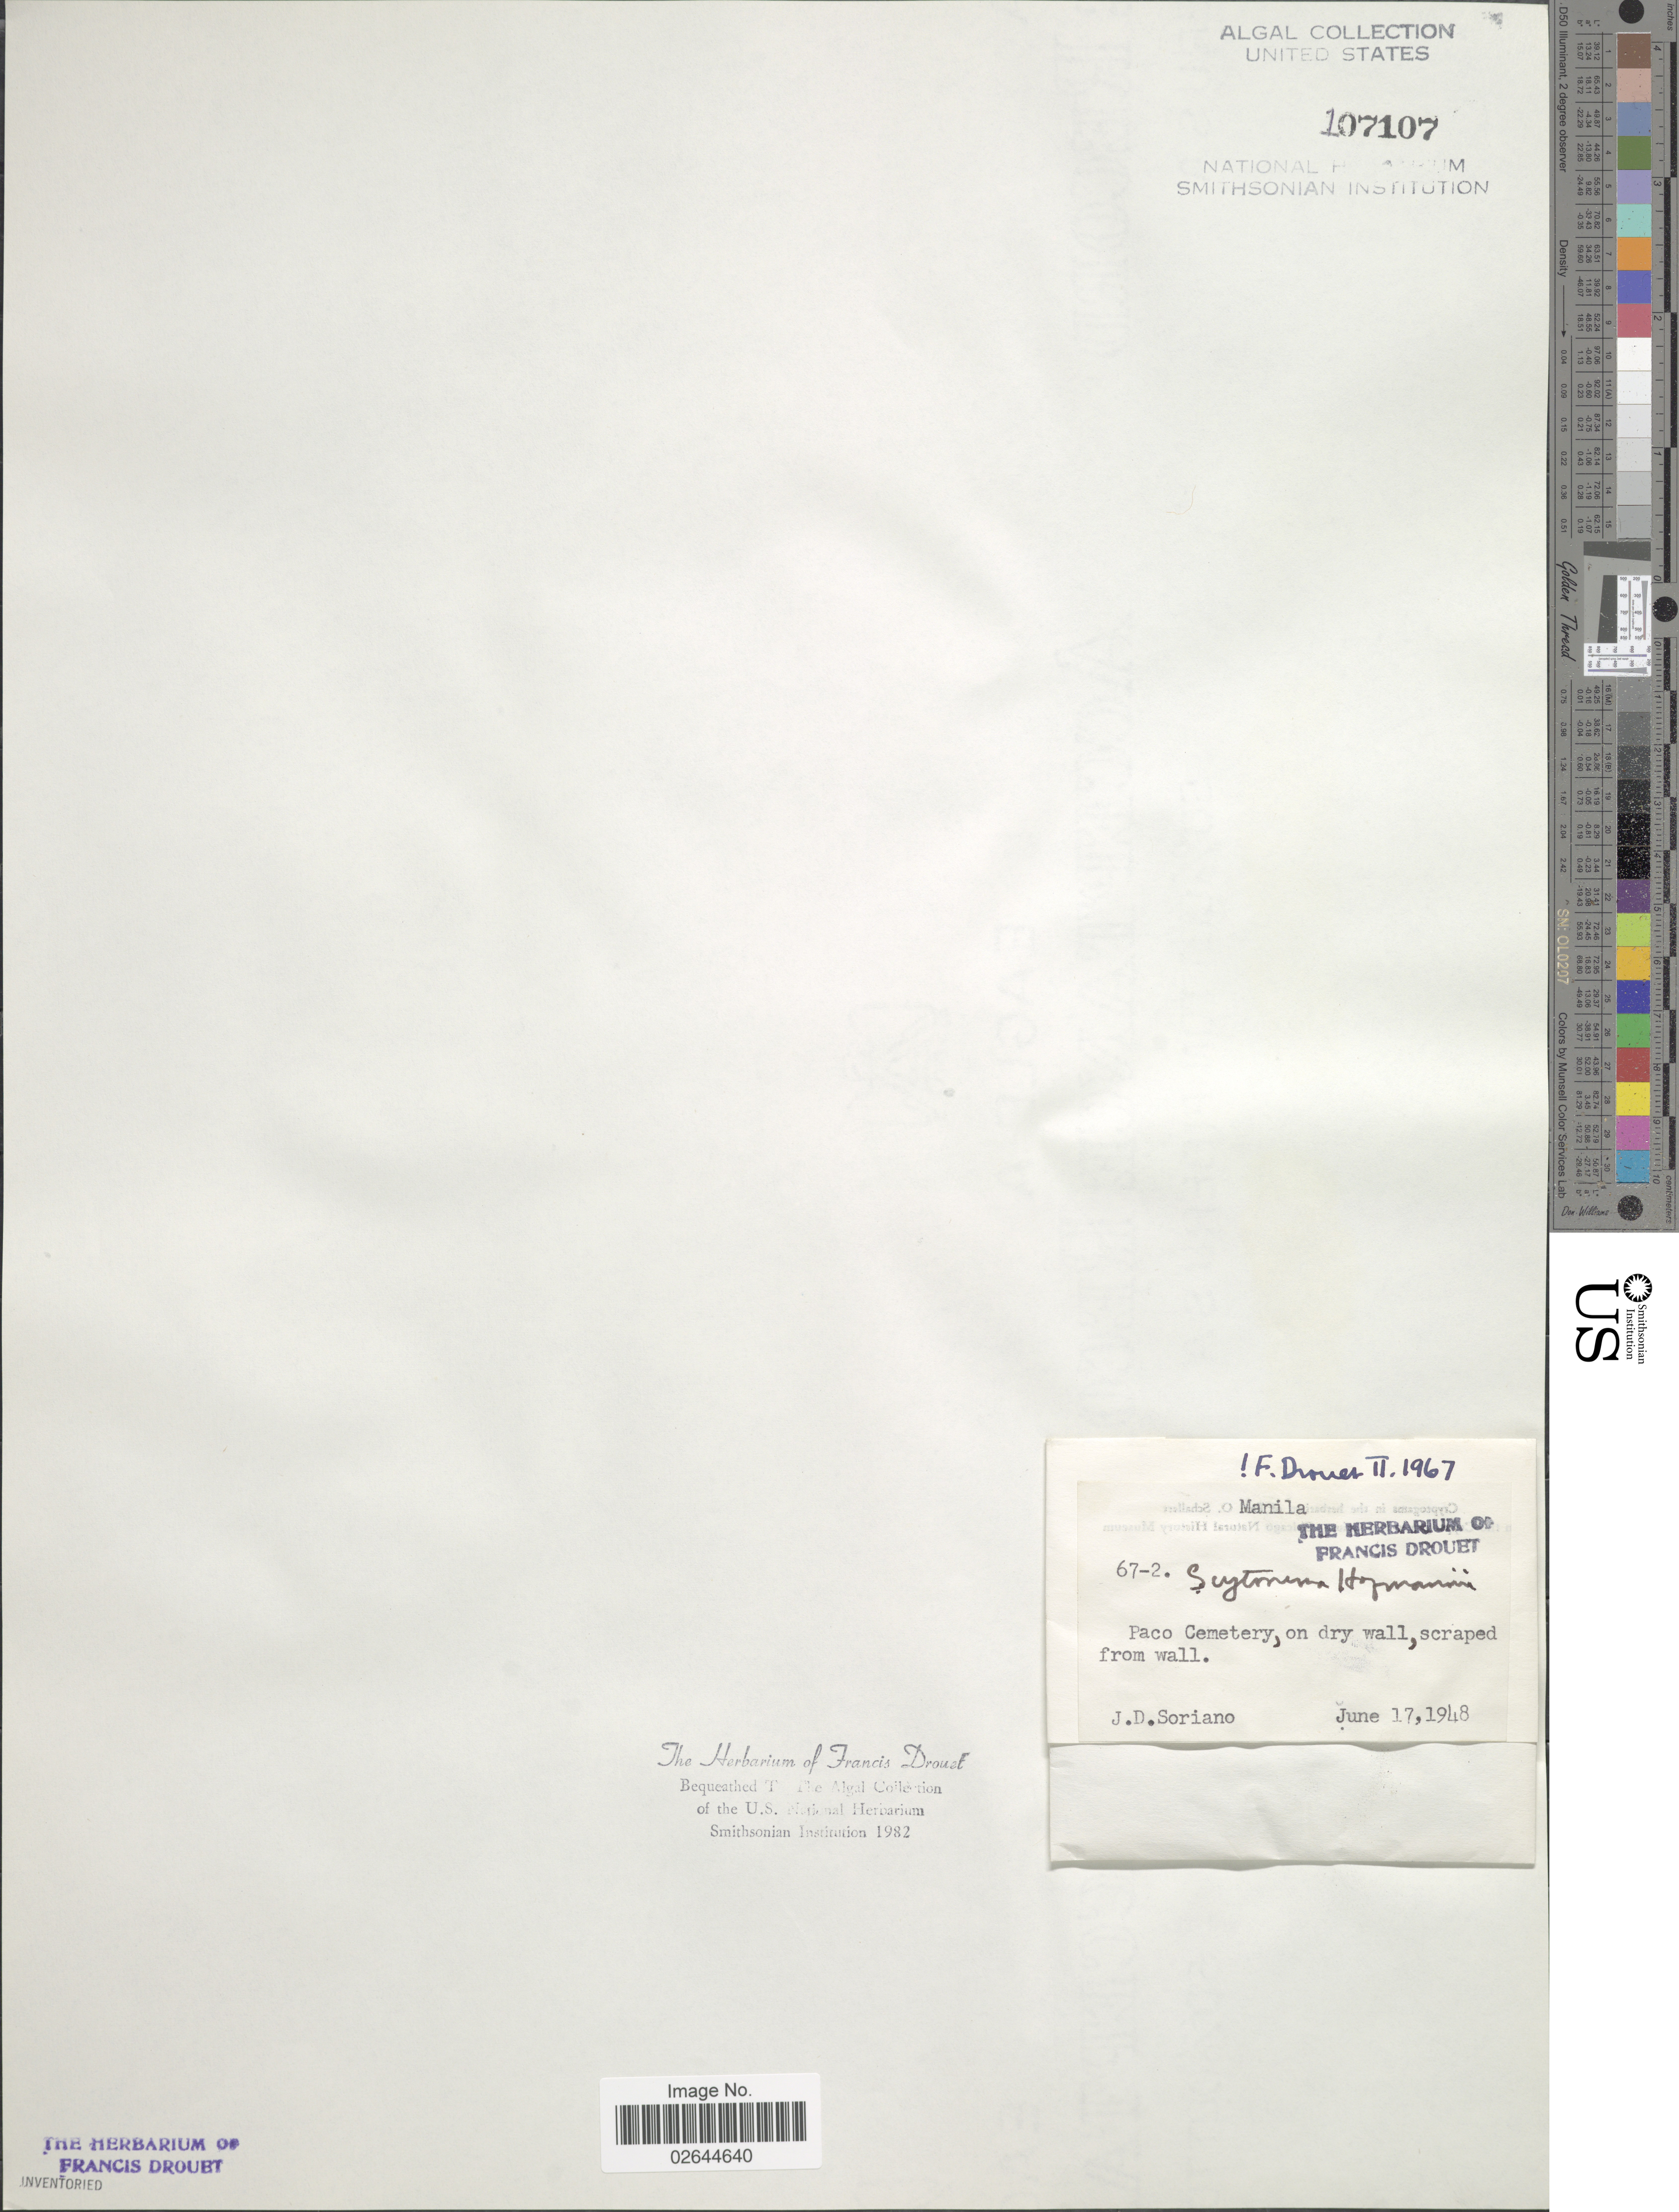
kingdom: Bacteria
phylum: Cyanobacteria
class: Cyanobacteriia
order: Cyanobacteriales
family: Scytonemataceae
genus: Scytonema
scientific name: Scytonema hofmannii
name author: C. Agardh ex Bornet & Flahault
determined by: Drouet, F. E.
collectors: J. Soriano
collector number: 67-2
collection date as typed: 17 Jun 1948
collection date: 1948-06-17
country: Philippines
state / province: National Capital Region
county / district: Manila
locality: Manila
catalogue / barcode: US 107107